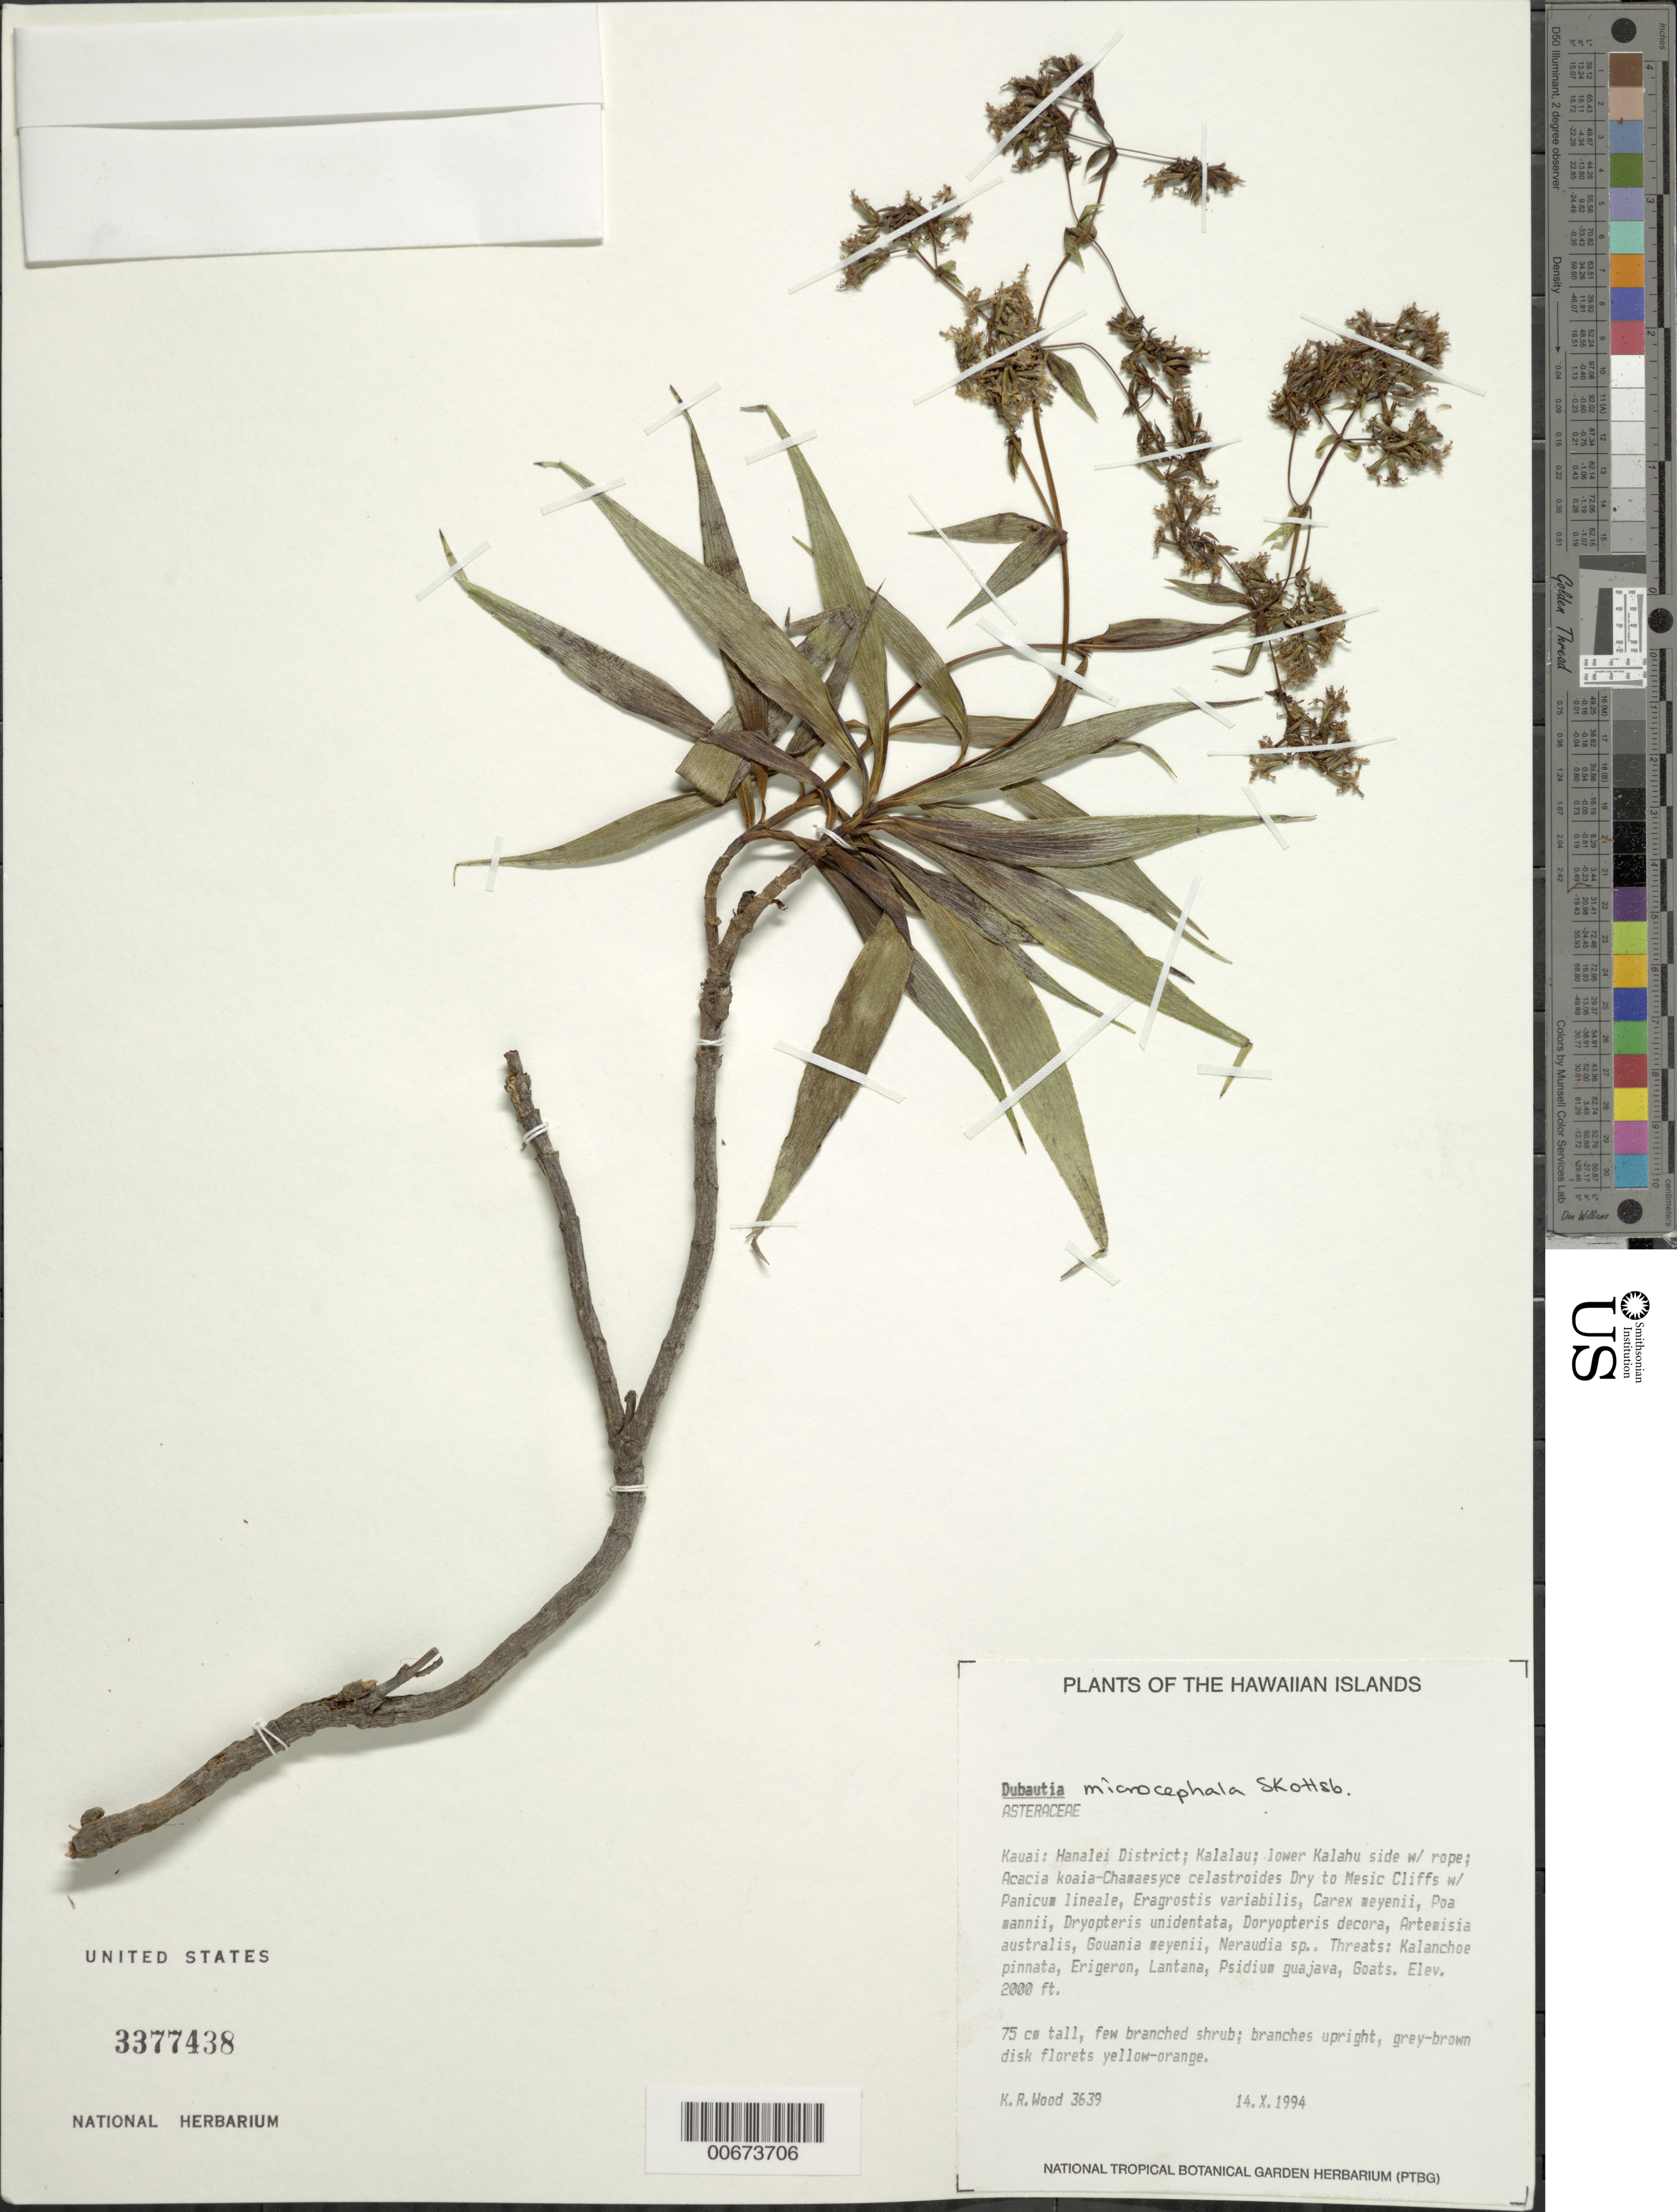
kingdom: Plantae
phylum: Tracheophyta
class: Magnoliopsida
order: Asterales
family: Asteraceae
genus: Dubautia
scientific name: Dubautia microcephala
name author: Skottsb.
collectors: K. R. Wood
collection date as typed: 14 Oct 1994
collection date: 1994-10-14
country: United States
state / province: Hawaii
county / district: Kauai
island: Kaua'i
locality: Hanalei District, Kalalau, lower Kalahu side with rope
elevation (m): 610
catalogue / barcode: US 3377438